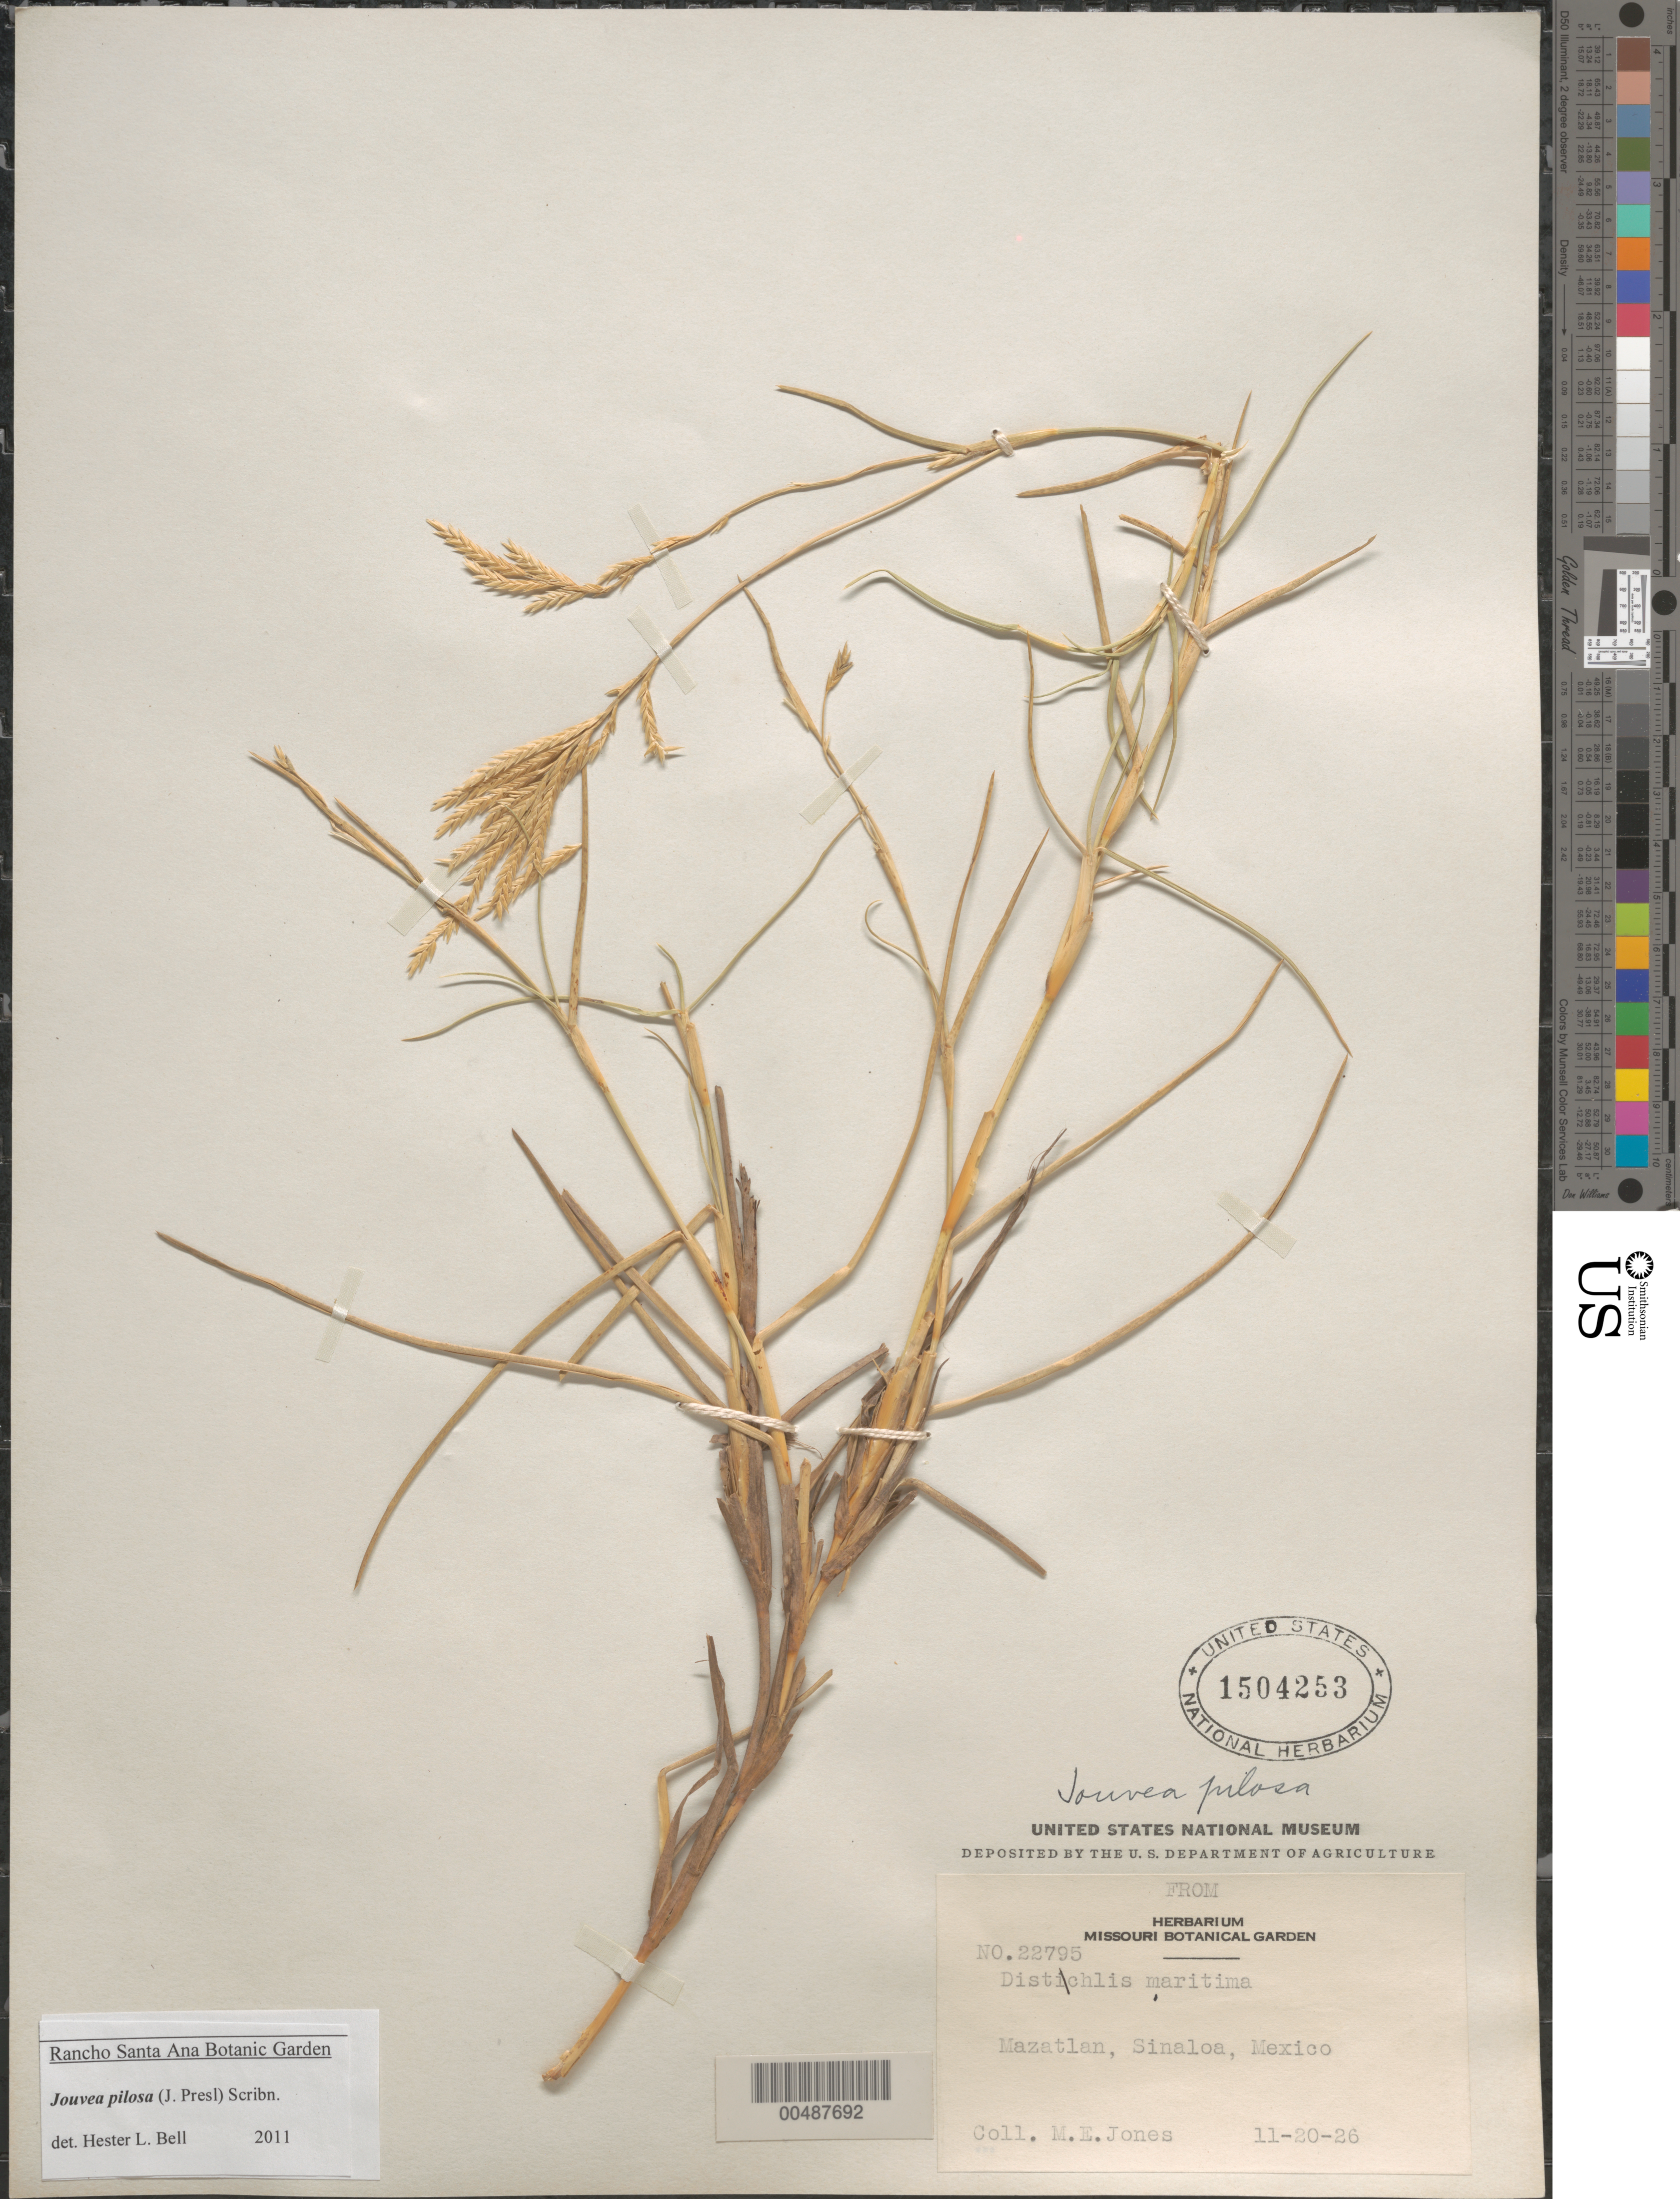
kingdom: Plantae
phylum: Tracheophyta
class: Liliopsida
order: Poales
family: Poaceae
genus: Jouvea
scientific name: Jouvea pilosa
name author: (J. Presl) Scribn.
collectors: M. E. Jones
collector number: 22795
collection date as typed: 20 Nov 1926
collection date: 1926-11-20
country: Mexico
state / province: Sinaloa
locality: Mazatlan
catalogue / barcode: US 1504253